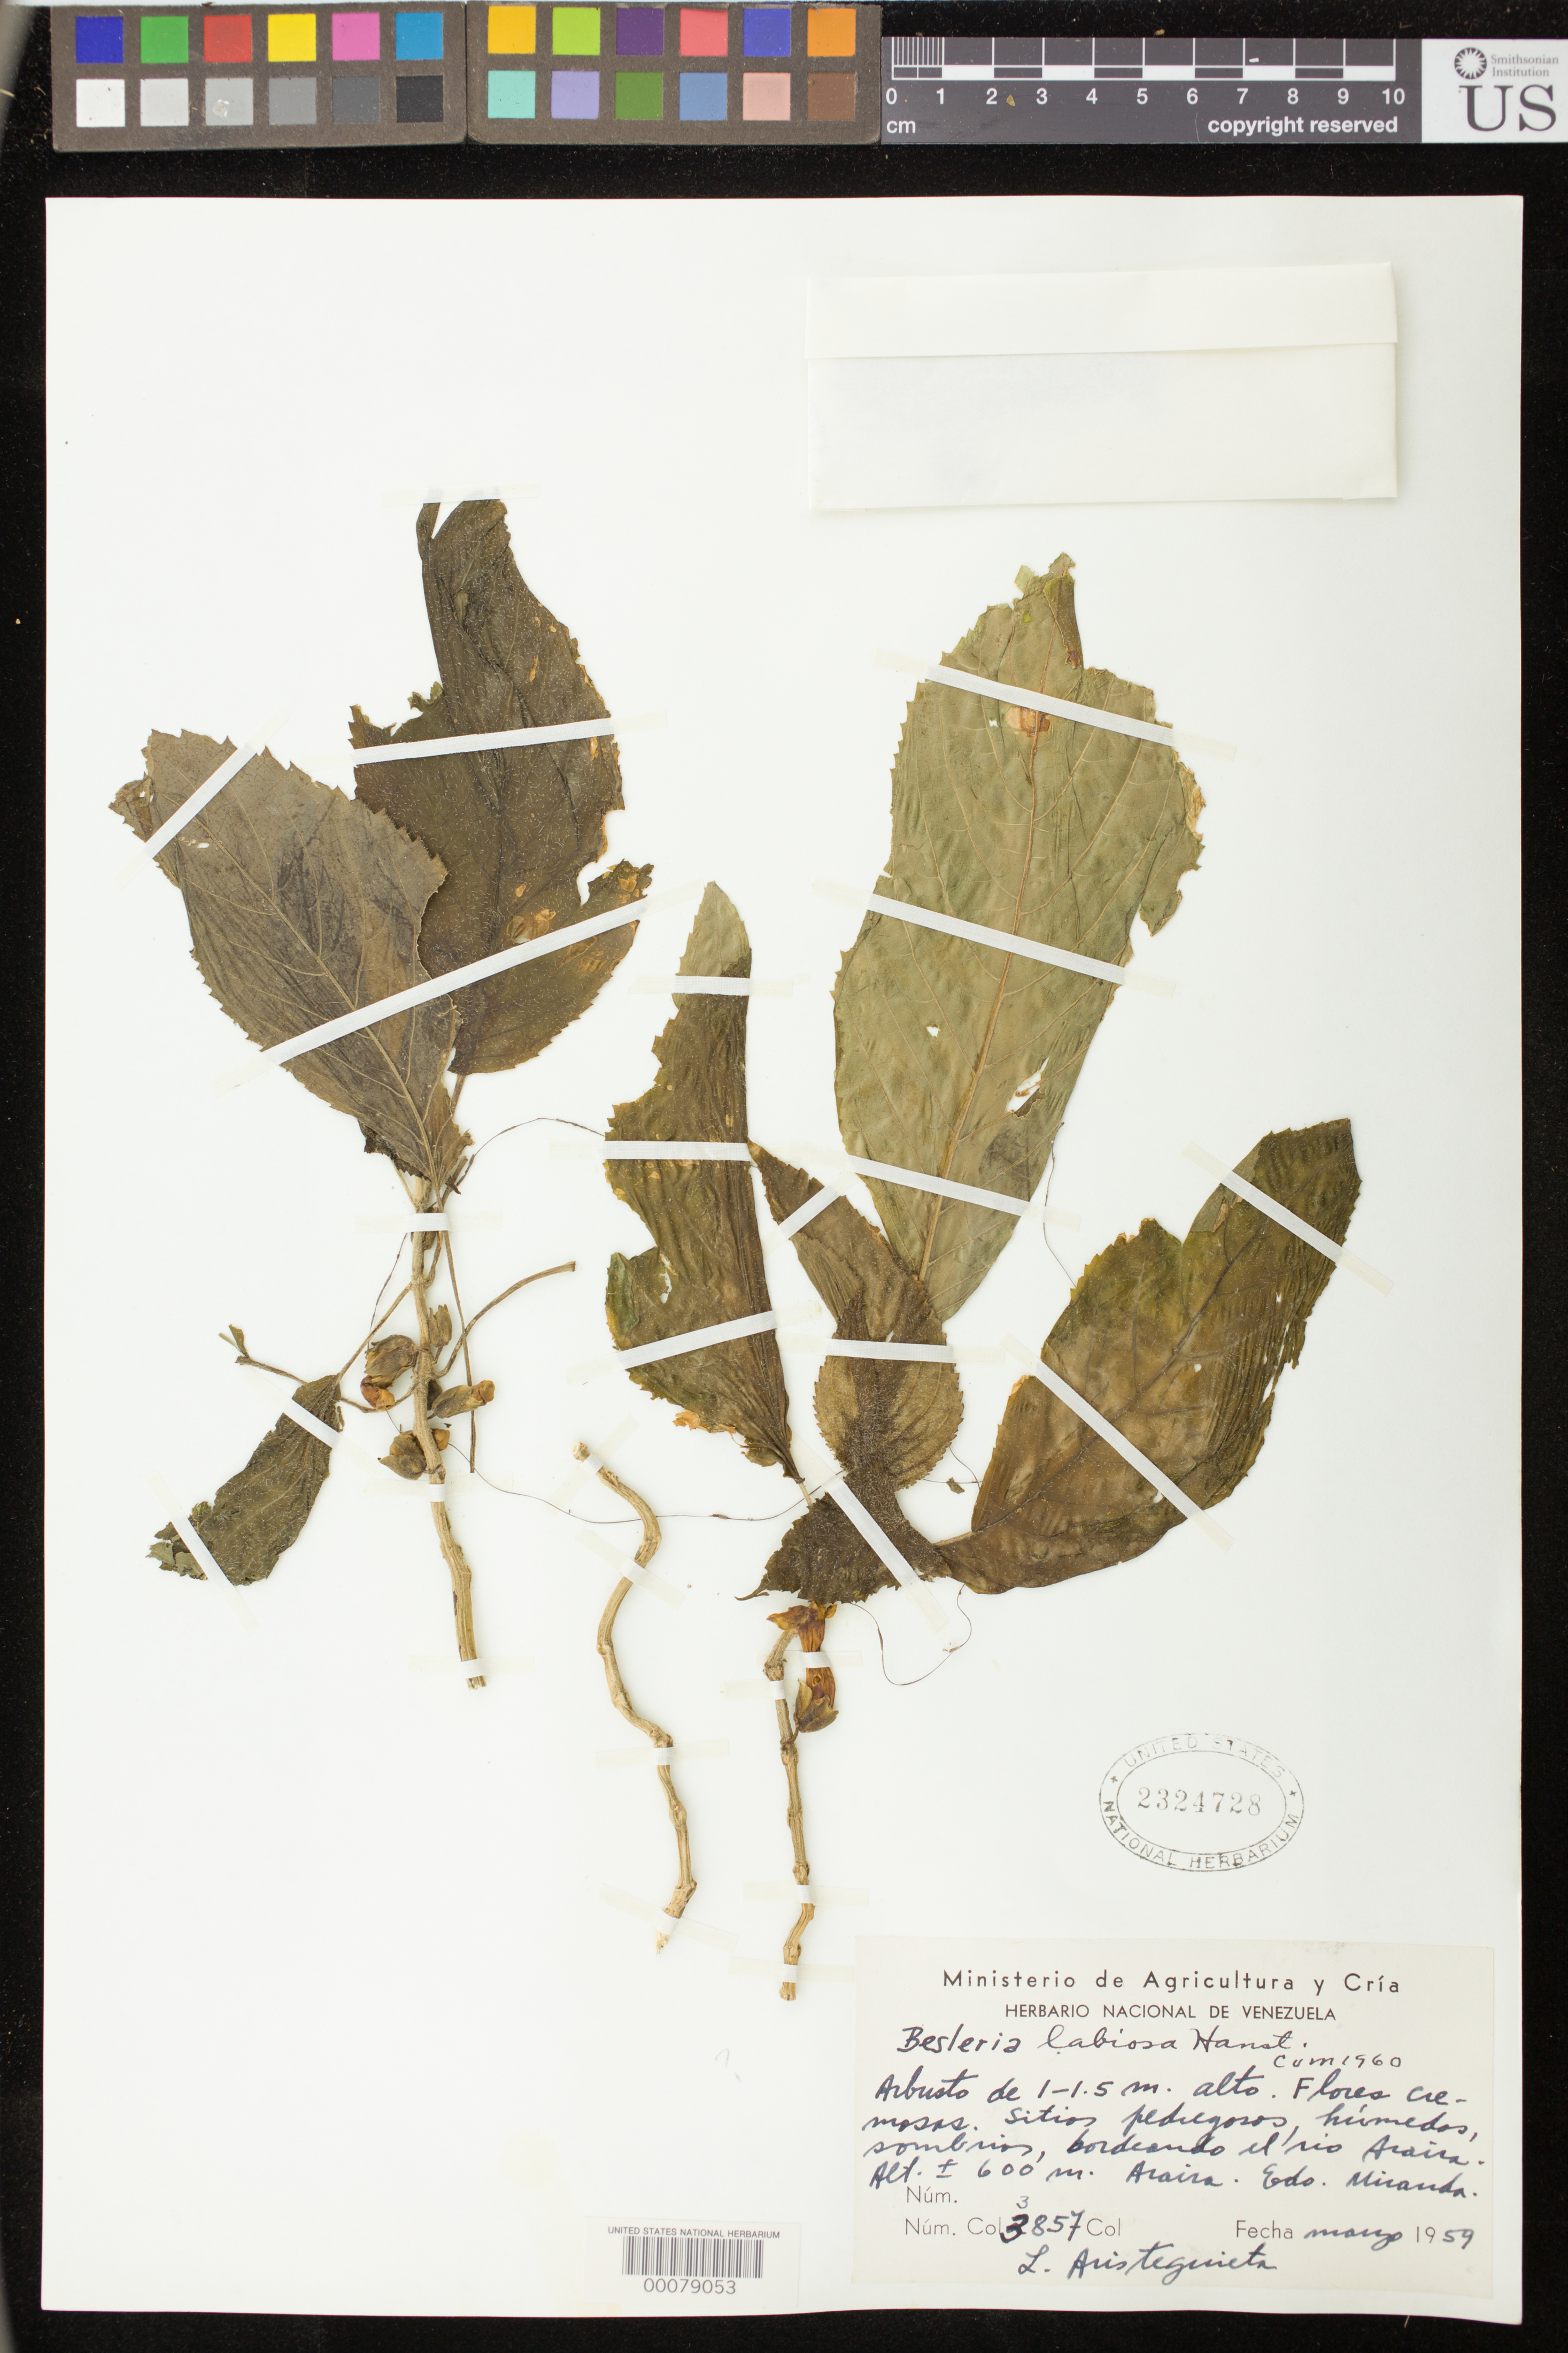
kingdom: Plantae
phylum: Tracheophyta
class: Magnoliopsida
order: Lamiales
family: Gesneriaceae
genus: Besleria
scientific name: Besleria labiosa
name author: Hanst.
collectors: L. Aristeguieta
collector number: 3857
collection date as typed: Mar 1959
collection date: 1959-03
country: Venezuela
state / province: Miranda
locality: Araira; bordering el Rio Araira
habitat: Rocky, humid, shady spot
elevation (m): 600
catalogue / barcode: US 2324728